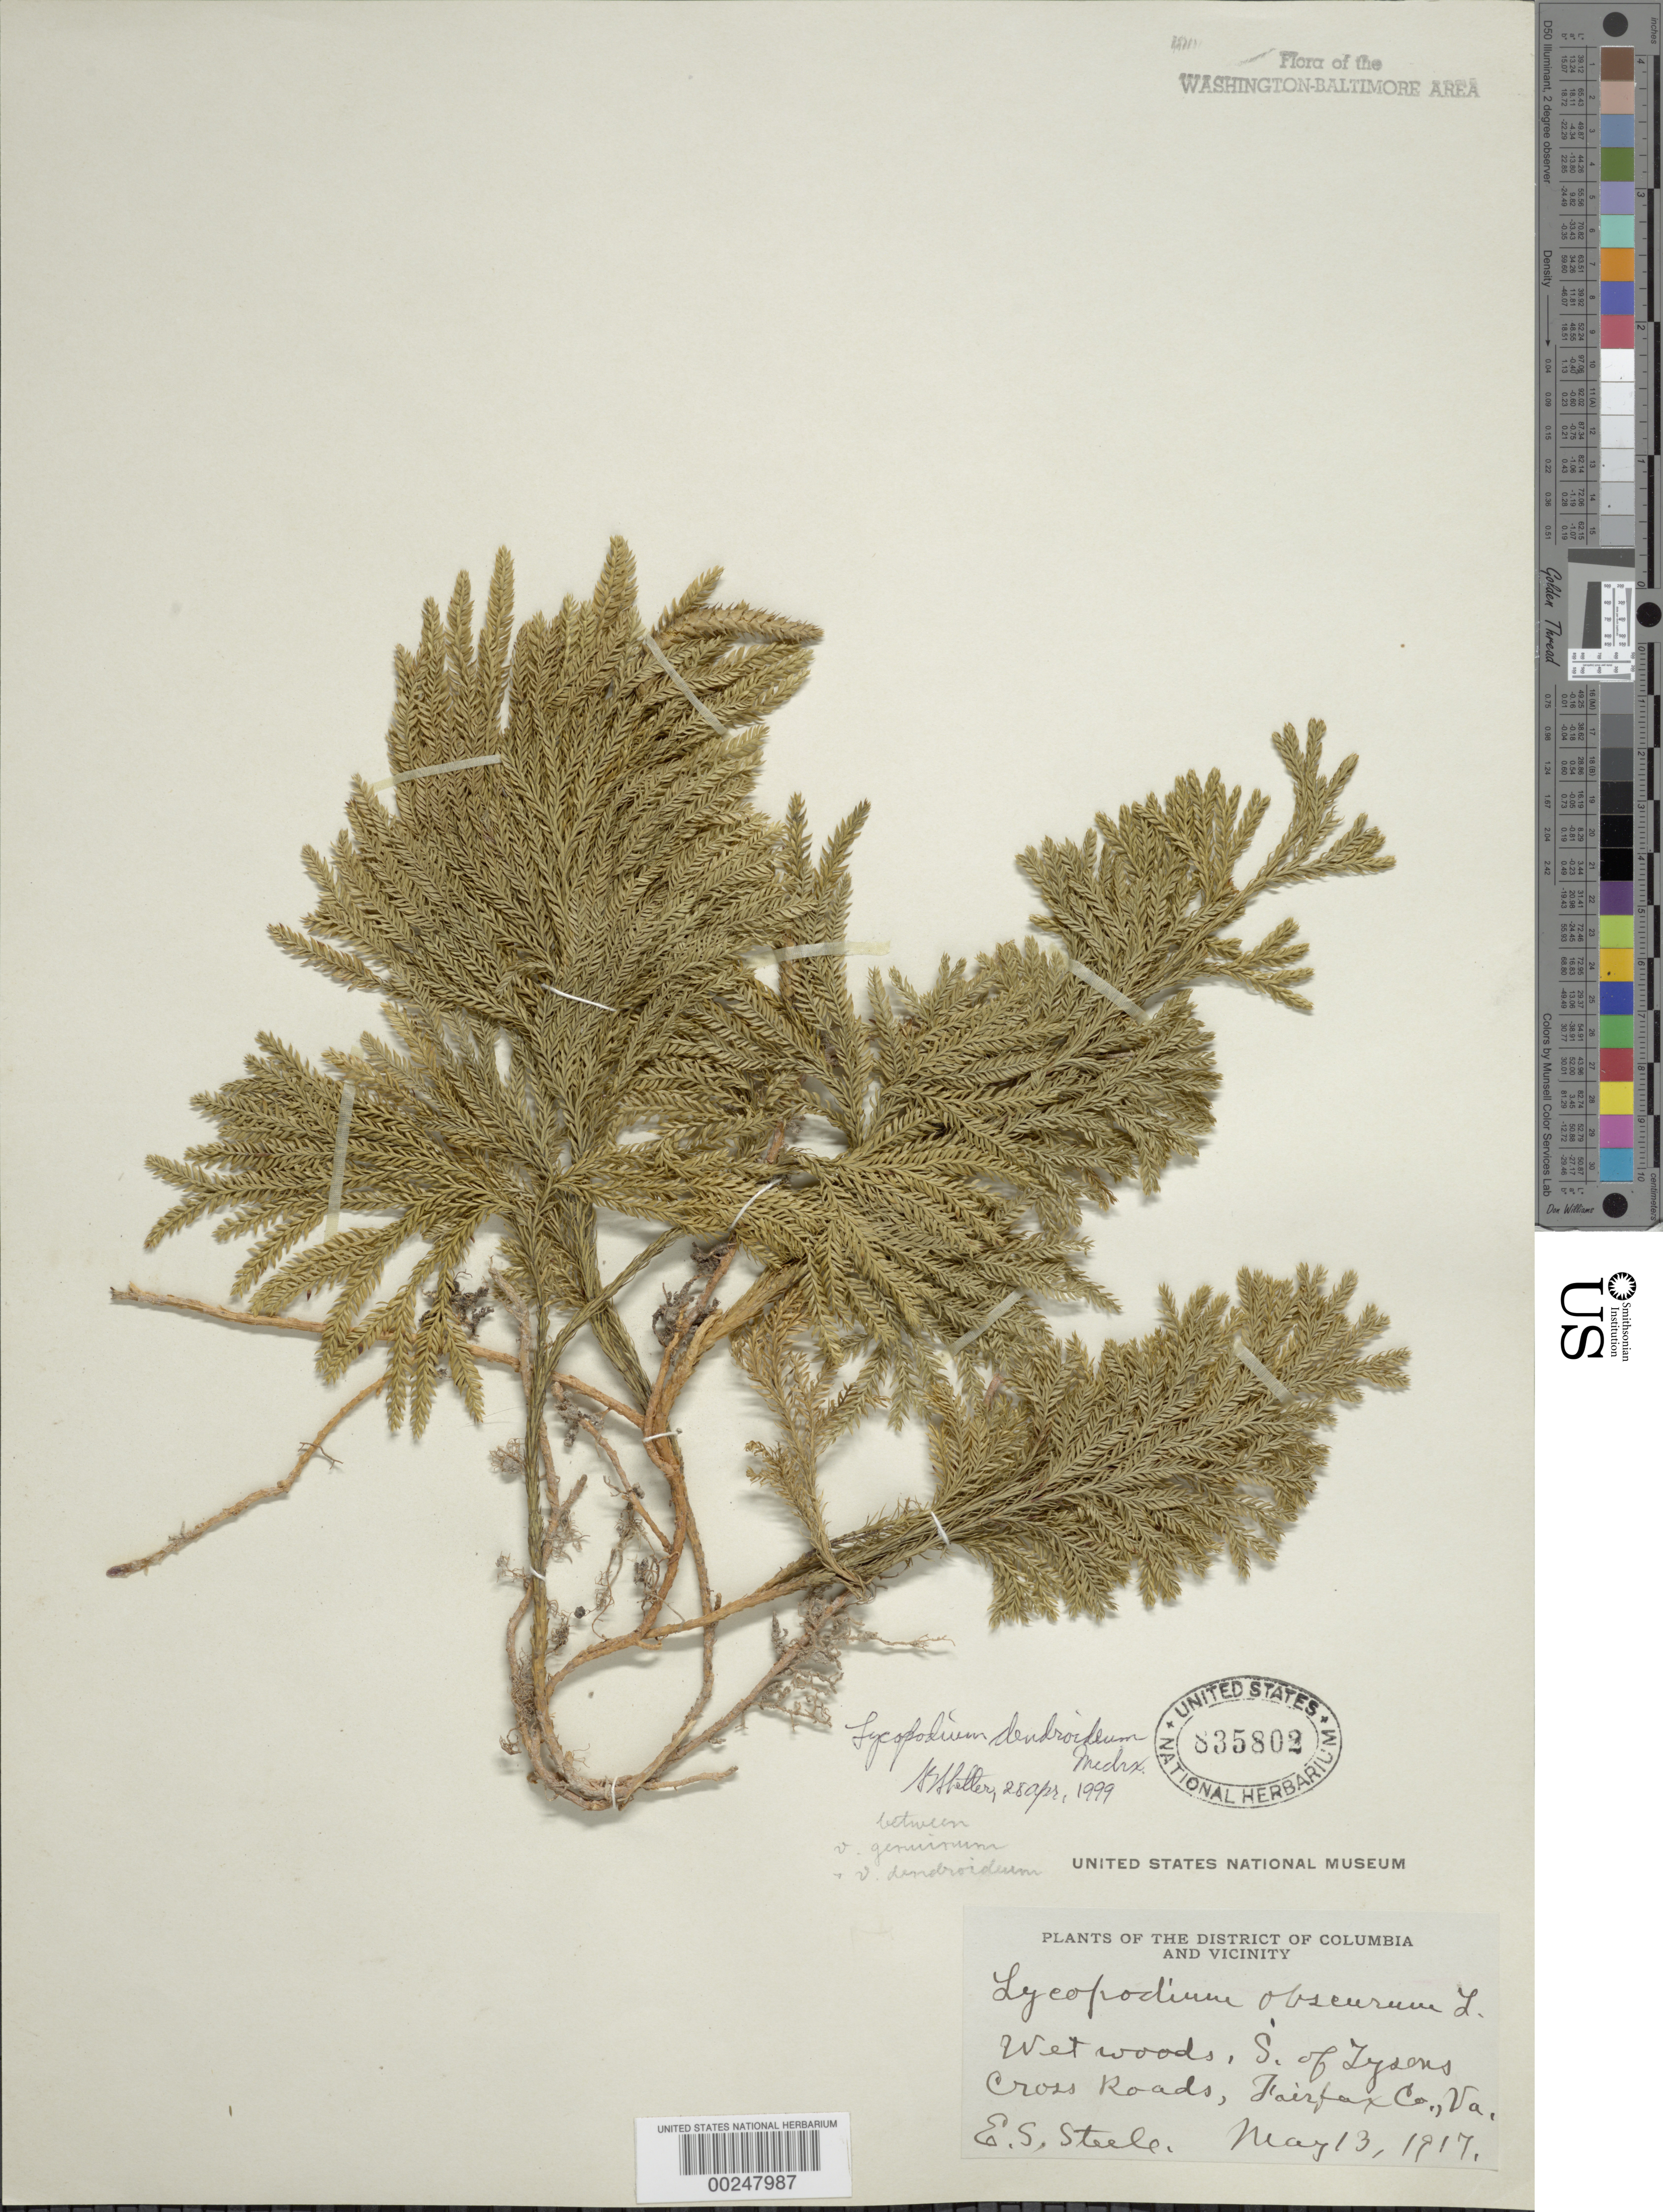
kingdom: Plantae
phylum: Tracheophyta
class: Lycopodiopsida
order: Lycopodiales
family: Lycopodiaceae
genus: Dendrolycopodium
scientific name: Dendrolycopodium dendroideum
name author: (Michx.) A. Haines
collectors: E. Steele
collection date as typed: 13 May 1917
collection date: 1917-05-13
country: United States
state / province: Virginia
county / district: Fairfax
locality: South of Tysons Cross Roads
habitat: Wet woods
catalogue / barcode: US 835802